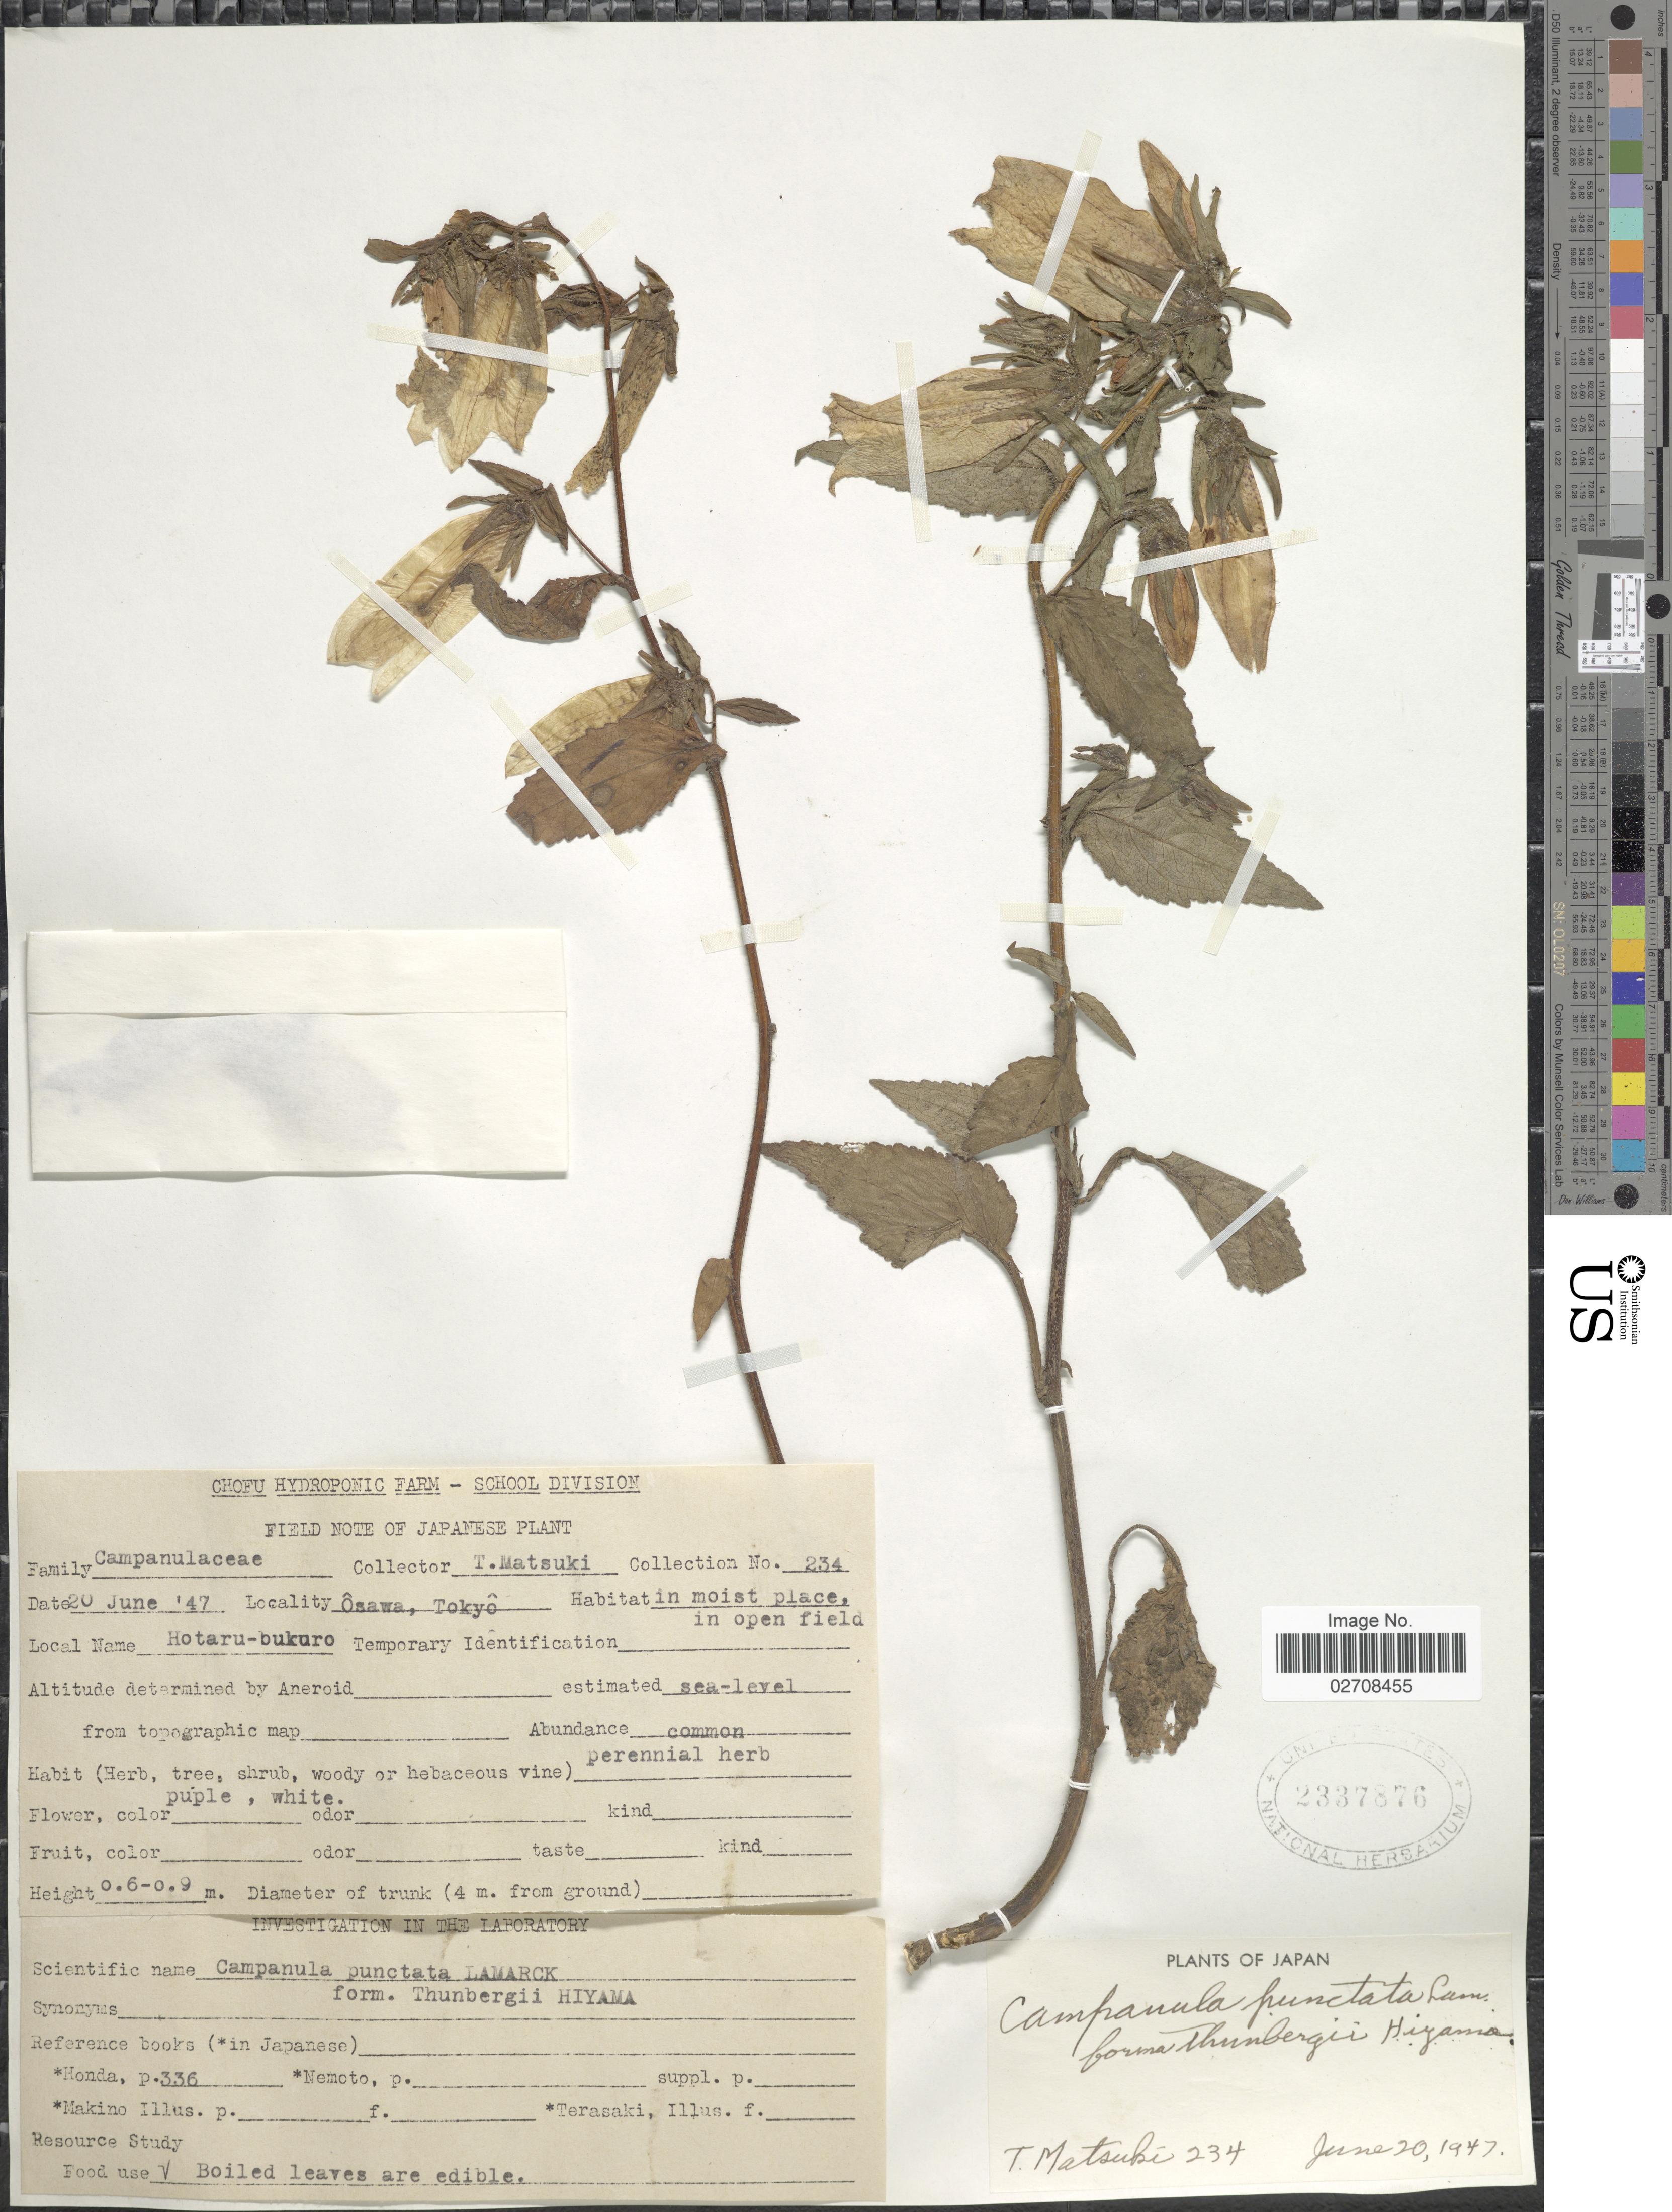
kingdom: Plantae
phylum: Tracheophyta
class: Magnoliopsida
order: Asterales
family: Campanulaceae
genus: Campanula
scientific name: Campanula punctata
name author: Lam.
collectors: T. Matsuki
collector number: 234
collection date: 1947-06-20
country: Japan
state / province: Tokyo, Federal City of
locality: Osawa, Tokyo.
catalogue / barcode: US 2337876